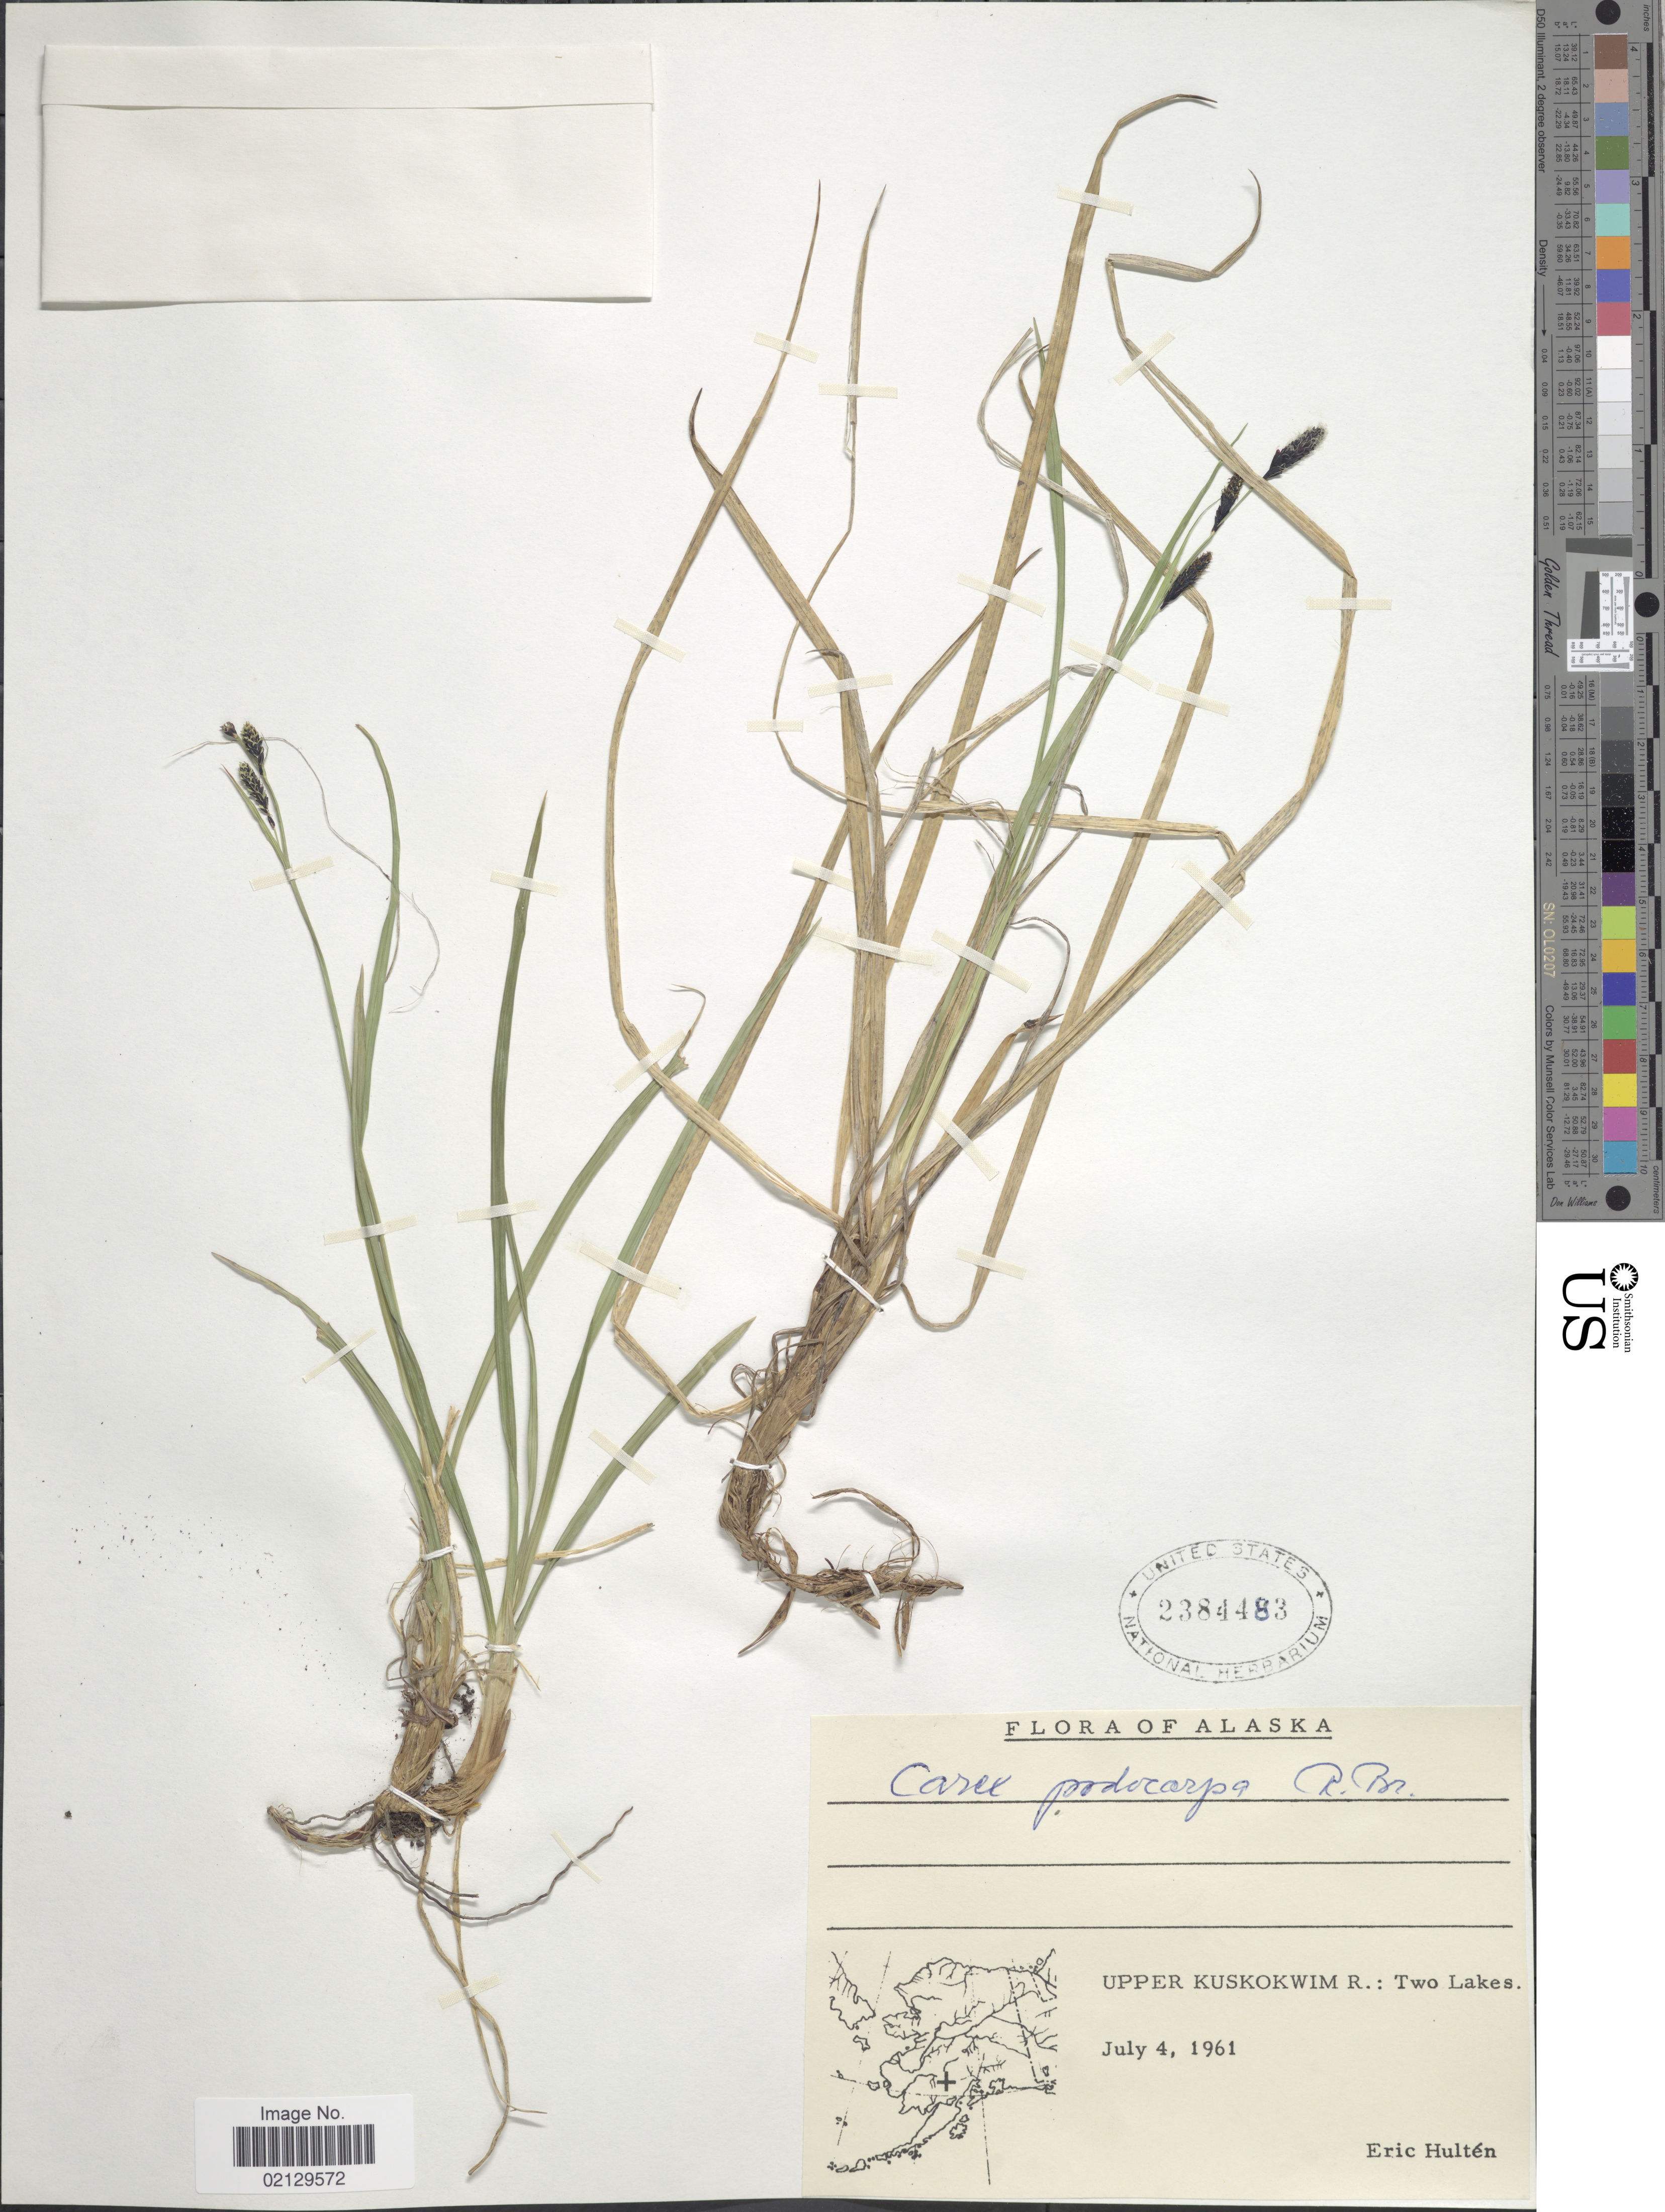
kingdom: Plantae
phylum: Tracheophyta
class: Liliopsida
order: Poales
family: Cyperaceae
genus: Carex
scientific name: Carex podocarpa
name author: R. Br.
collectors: E. G. Hultén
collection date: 1961-07-04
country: United States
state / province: Alaska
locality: Alaska, Upper Kuskokwim R.: Two Lakes.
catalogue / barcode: US 2384483